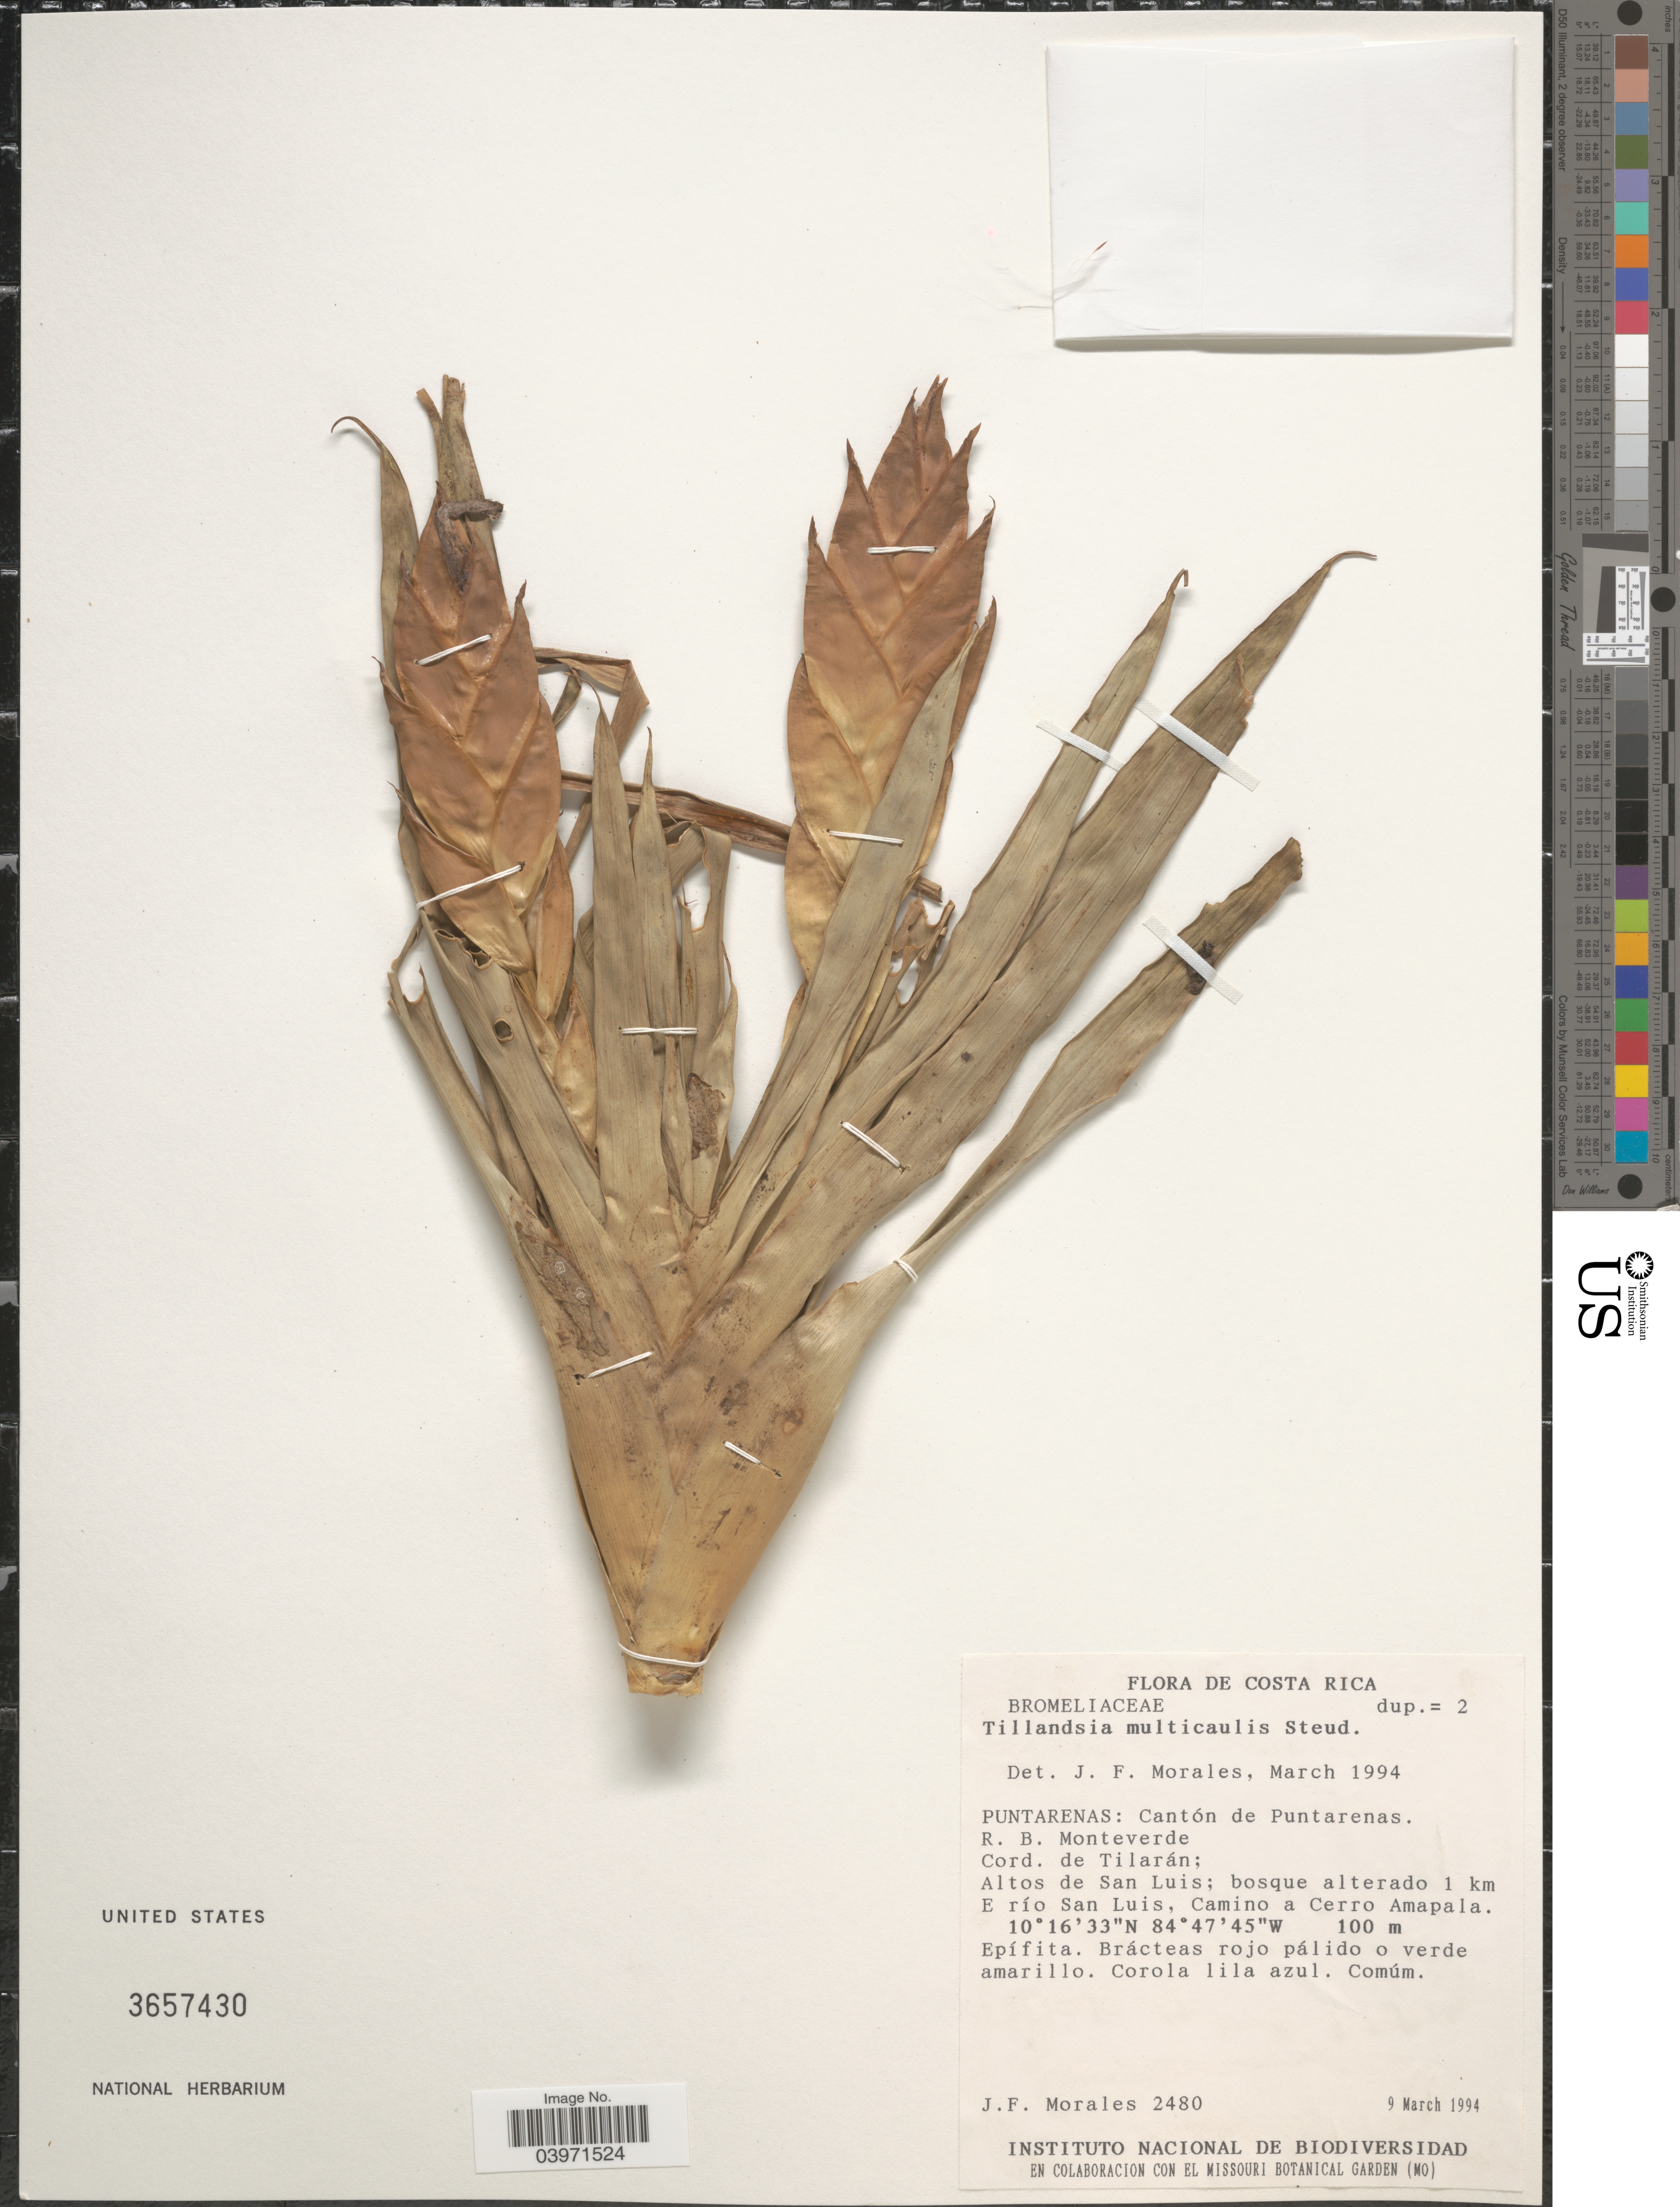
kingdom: Plantae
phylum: Tracheophyta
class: Liliopsida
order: Poales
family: Bromeliaceae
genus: Tillandsia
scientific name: Tillandsia multicaulis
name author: Steud.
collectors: J. Morales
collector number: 2480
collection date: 1994-03-09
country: Costa Rica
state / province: Puntarenas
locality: Cantón de Puntarenas. R. B. Monteverde. Cord. de Tilarán; Altos de San Luis; bosque alterado 1 km E río San Luis, camino a Cerro Amapala.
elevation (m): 100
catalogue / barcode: US 3657430